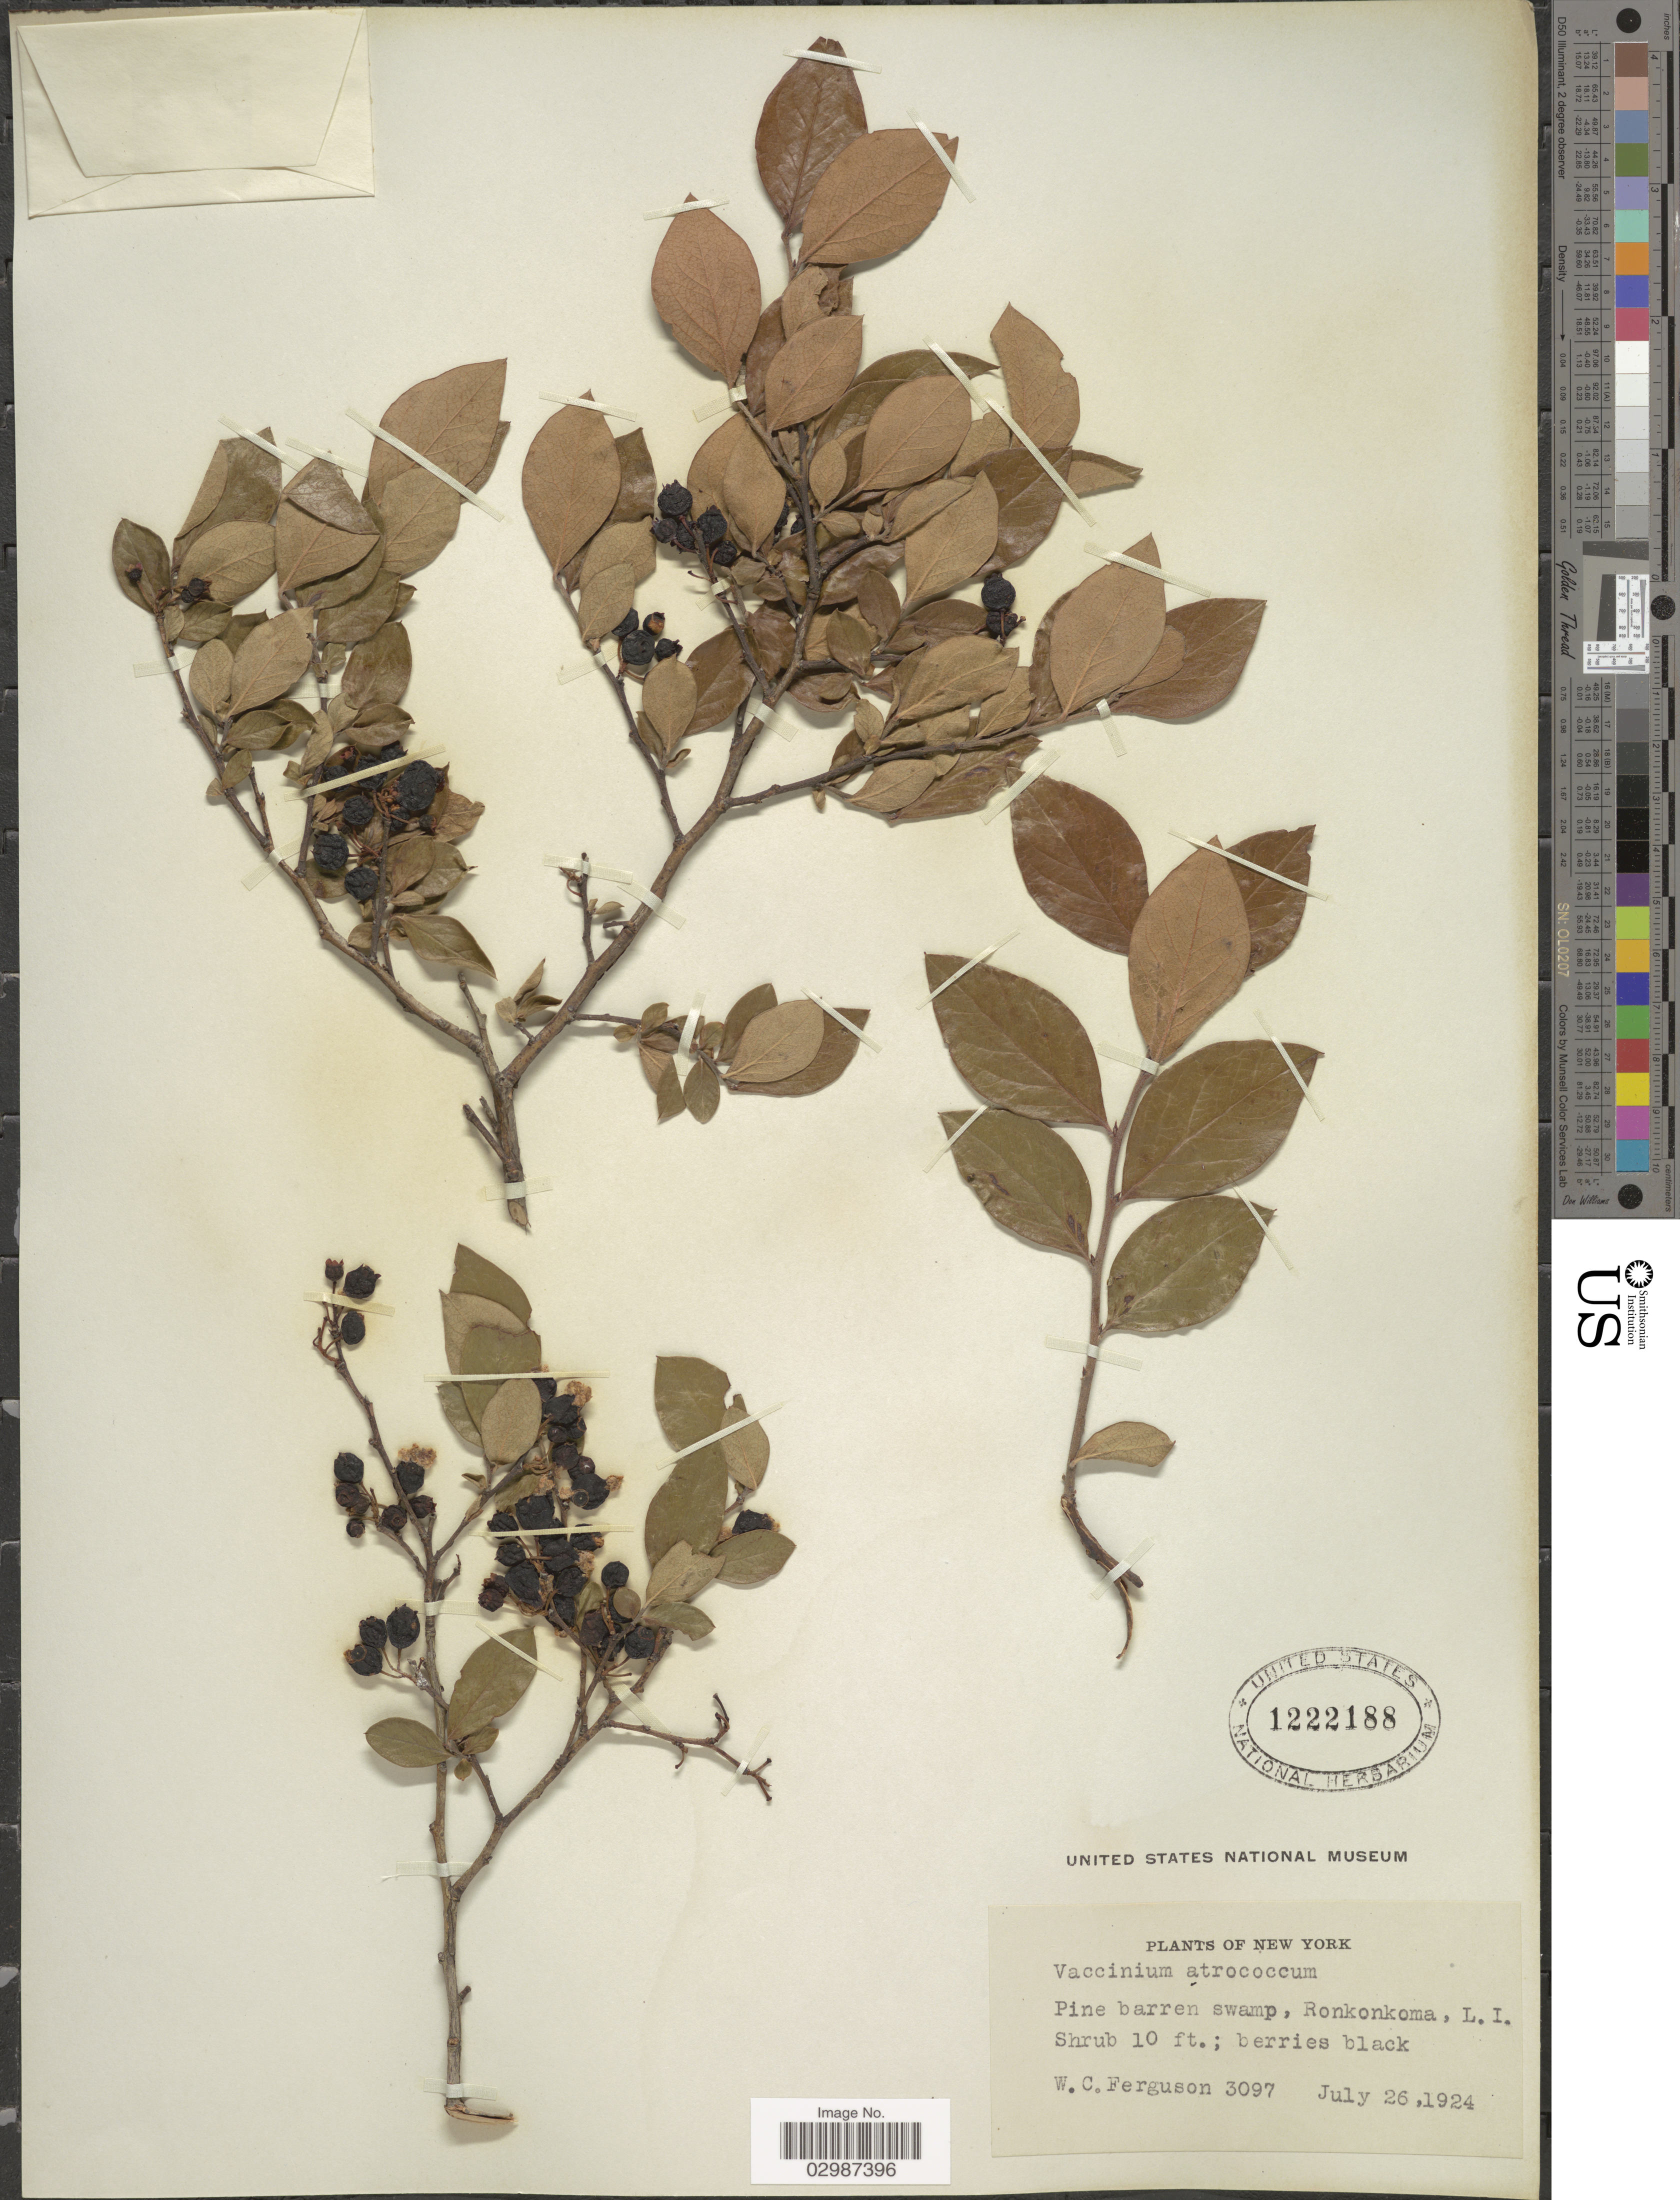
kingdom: Plantae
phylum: Tracheophyta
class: Magnoliopsida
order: Ericales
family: Ericaceae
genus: Vaccinium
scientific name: Vaccinium atrococcum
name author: (A. Gray) A. Heller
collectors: W. Ferguson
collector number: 3097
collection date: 1924-07-26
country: United States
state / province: New York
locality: Pine barren swamp, Ronkonkoma, L.I.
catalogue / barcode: US 1222188